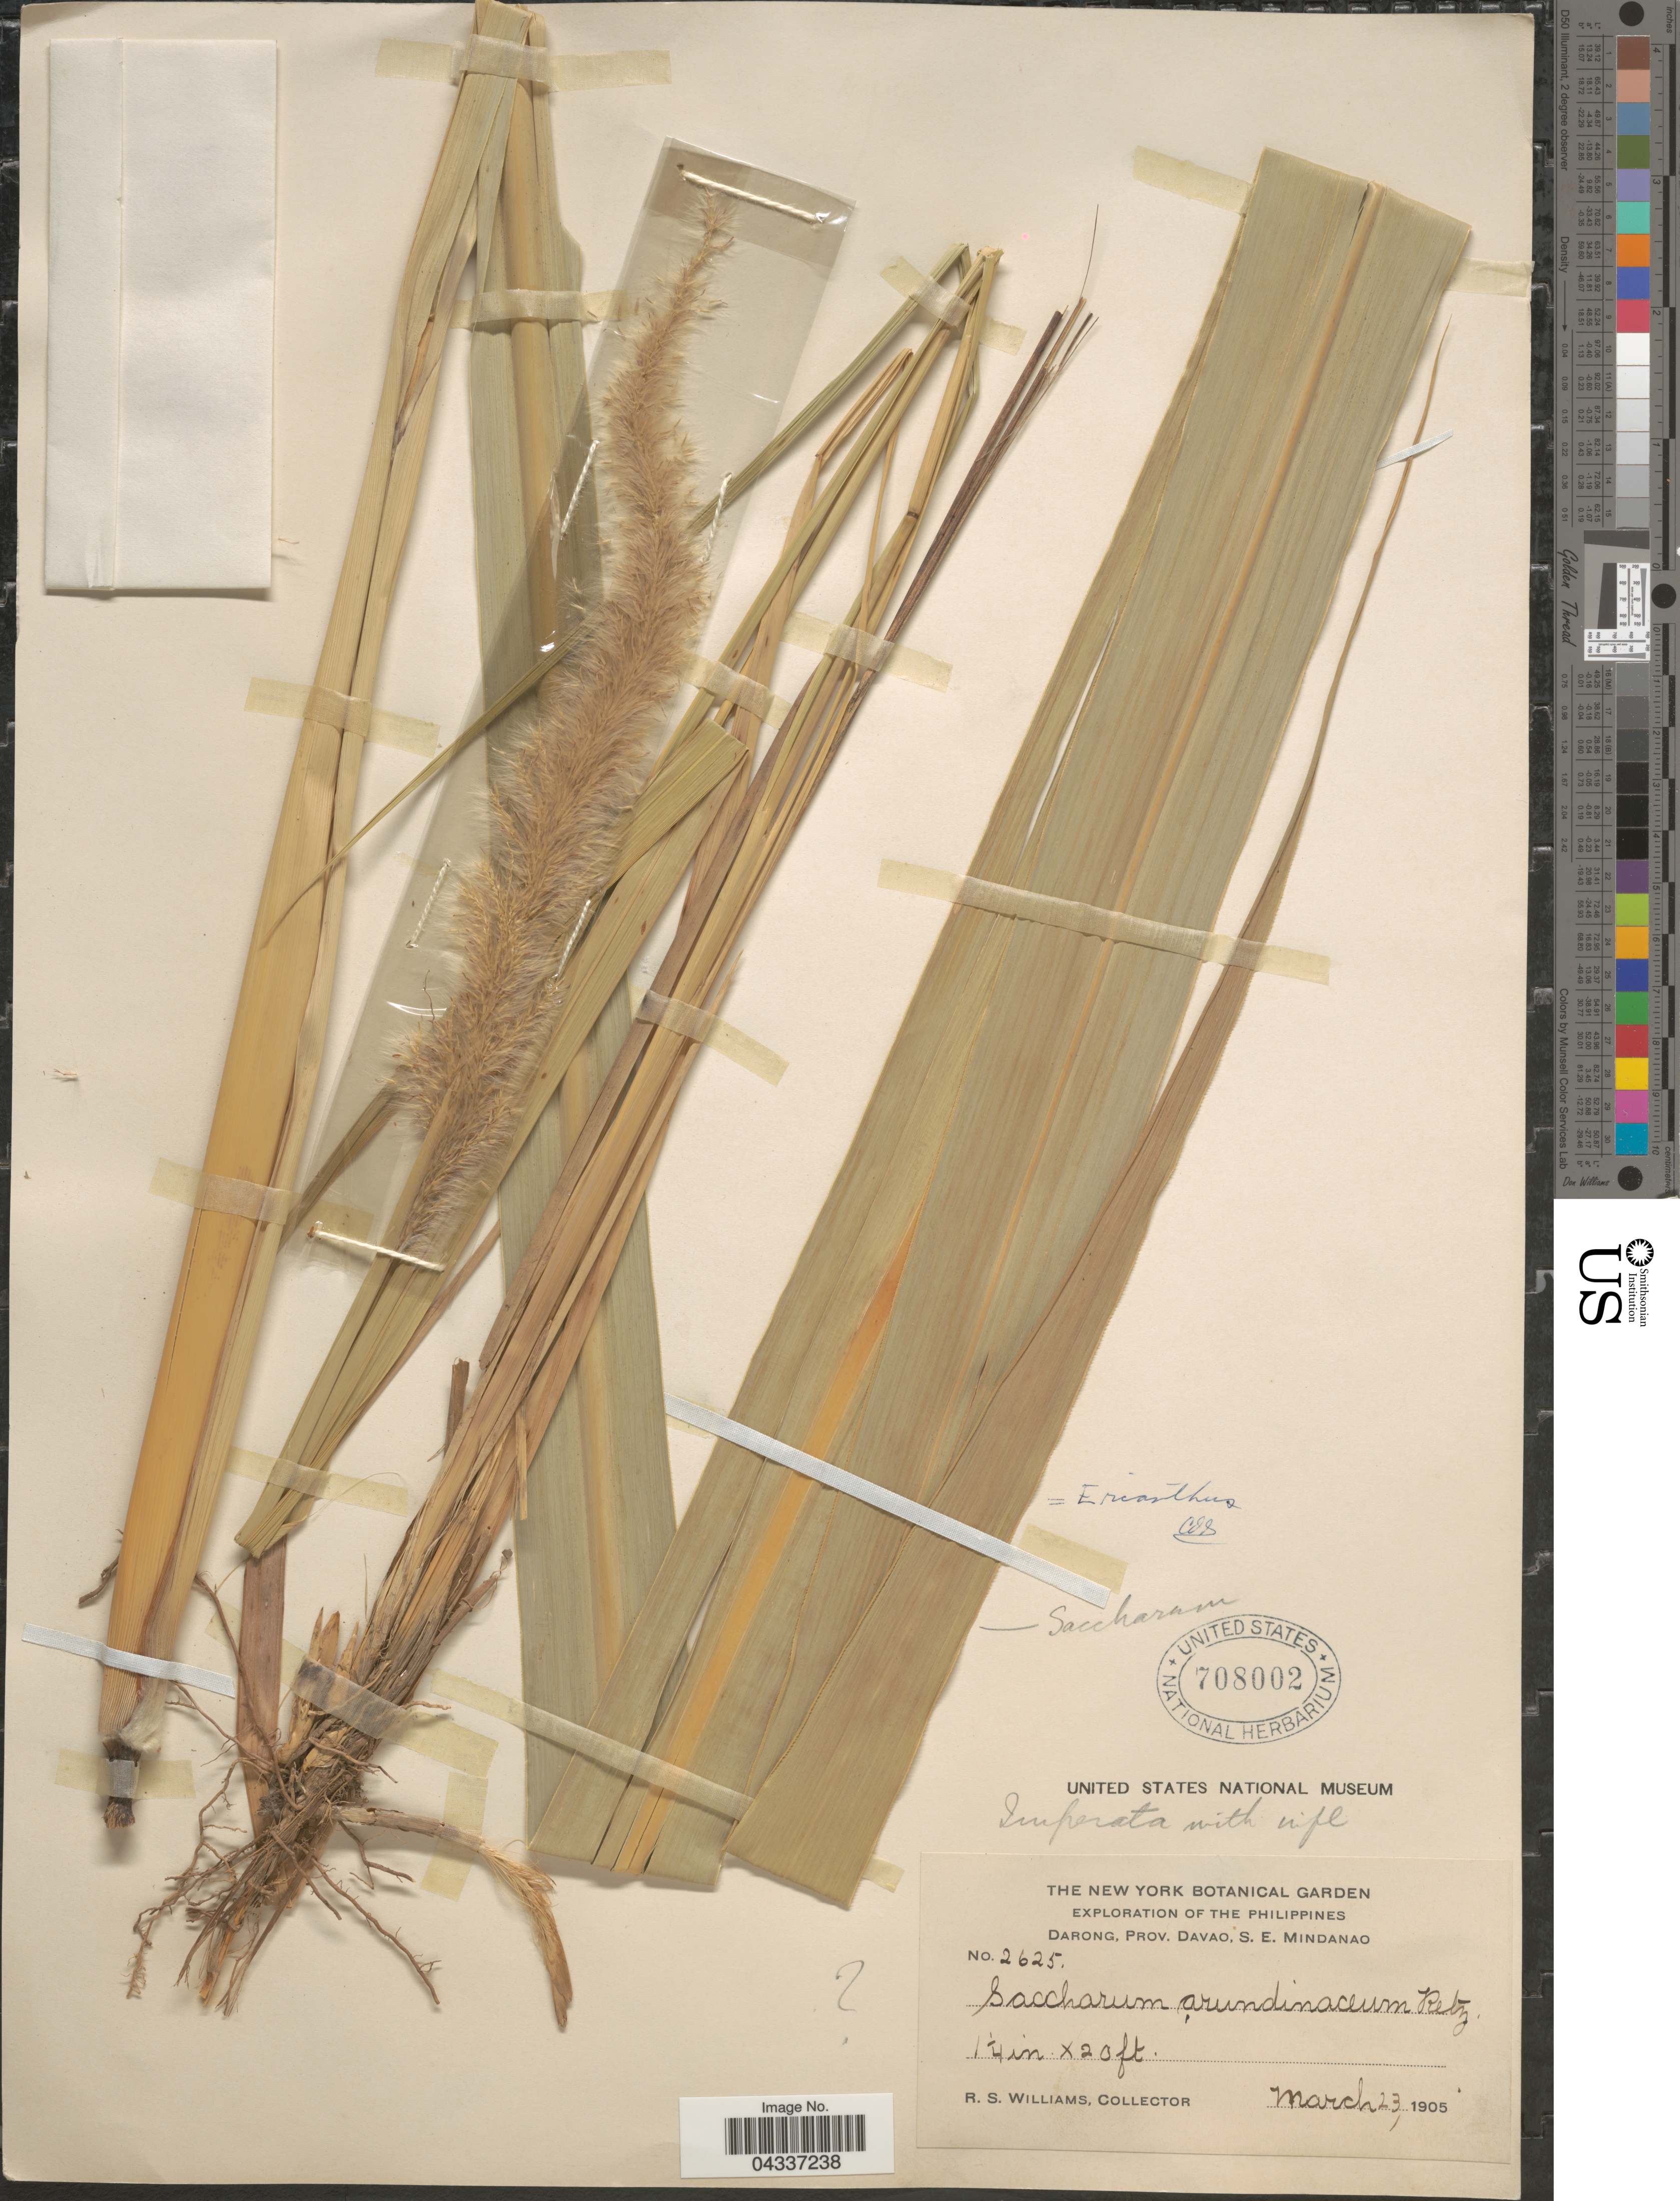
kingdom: Plantae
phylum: Tracheophyta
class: Liliopsida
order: Poales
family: Poaceae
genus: Imperata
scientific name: Imperata conferta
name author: (J. Presl) Ohwi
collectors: R. S. Williams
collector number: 2625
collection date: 1905-03-23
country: Philippines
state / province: Davao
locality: Exploration of the Philippines. Darong, Prov. Davao, S. E. Mindanao.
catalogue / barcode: US 708002